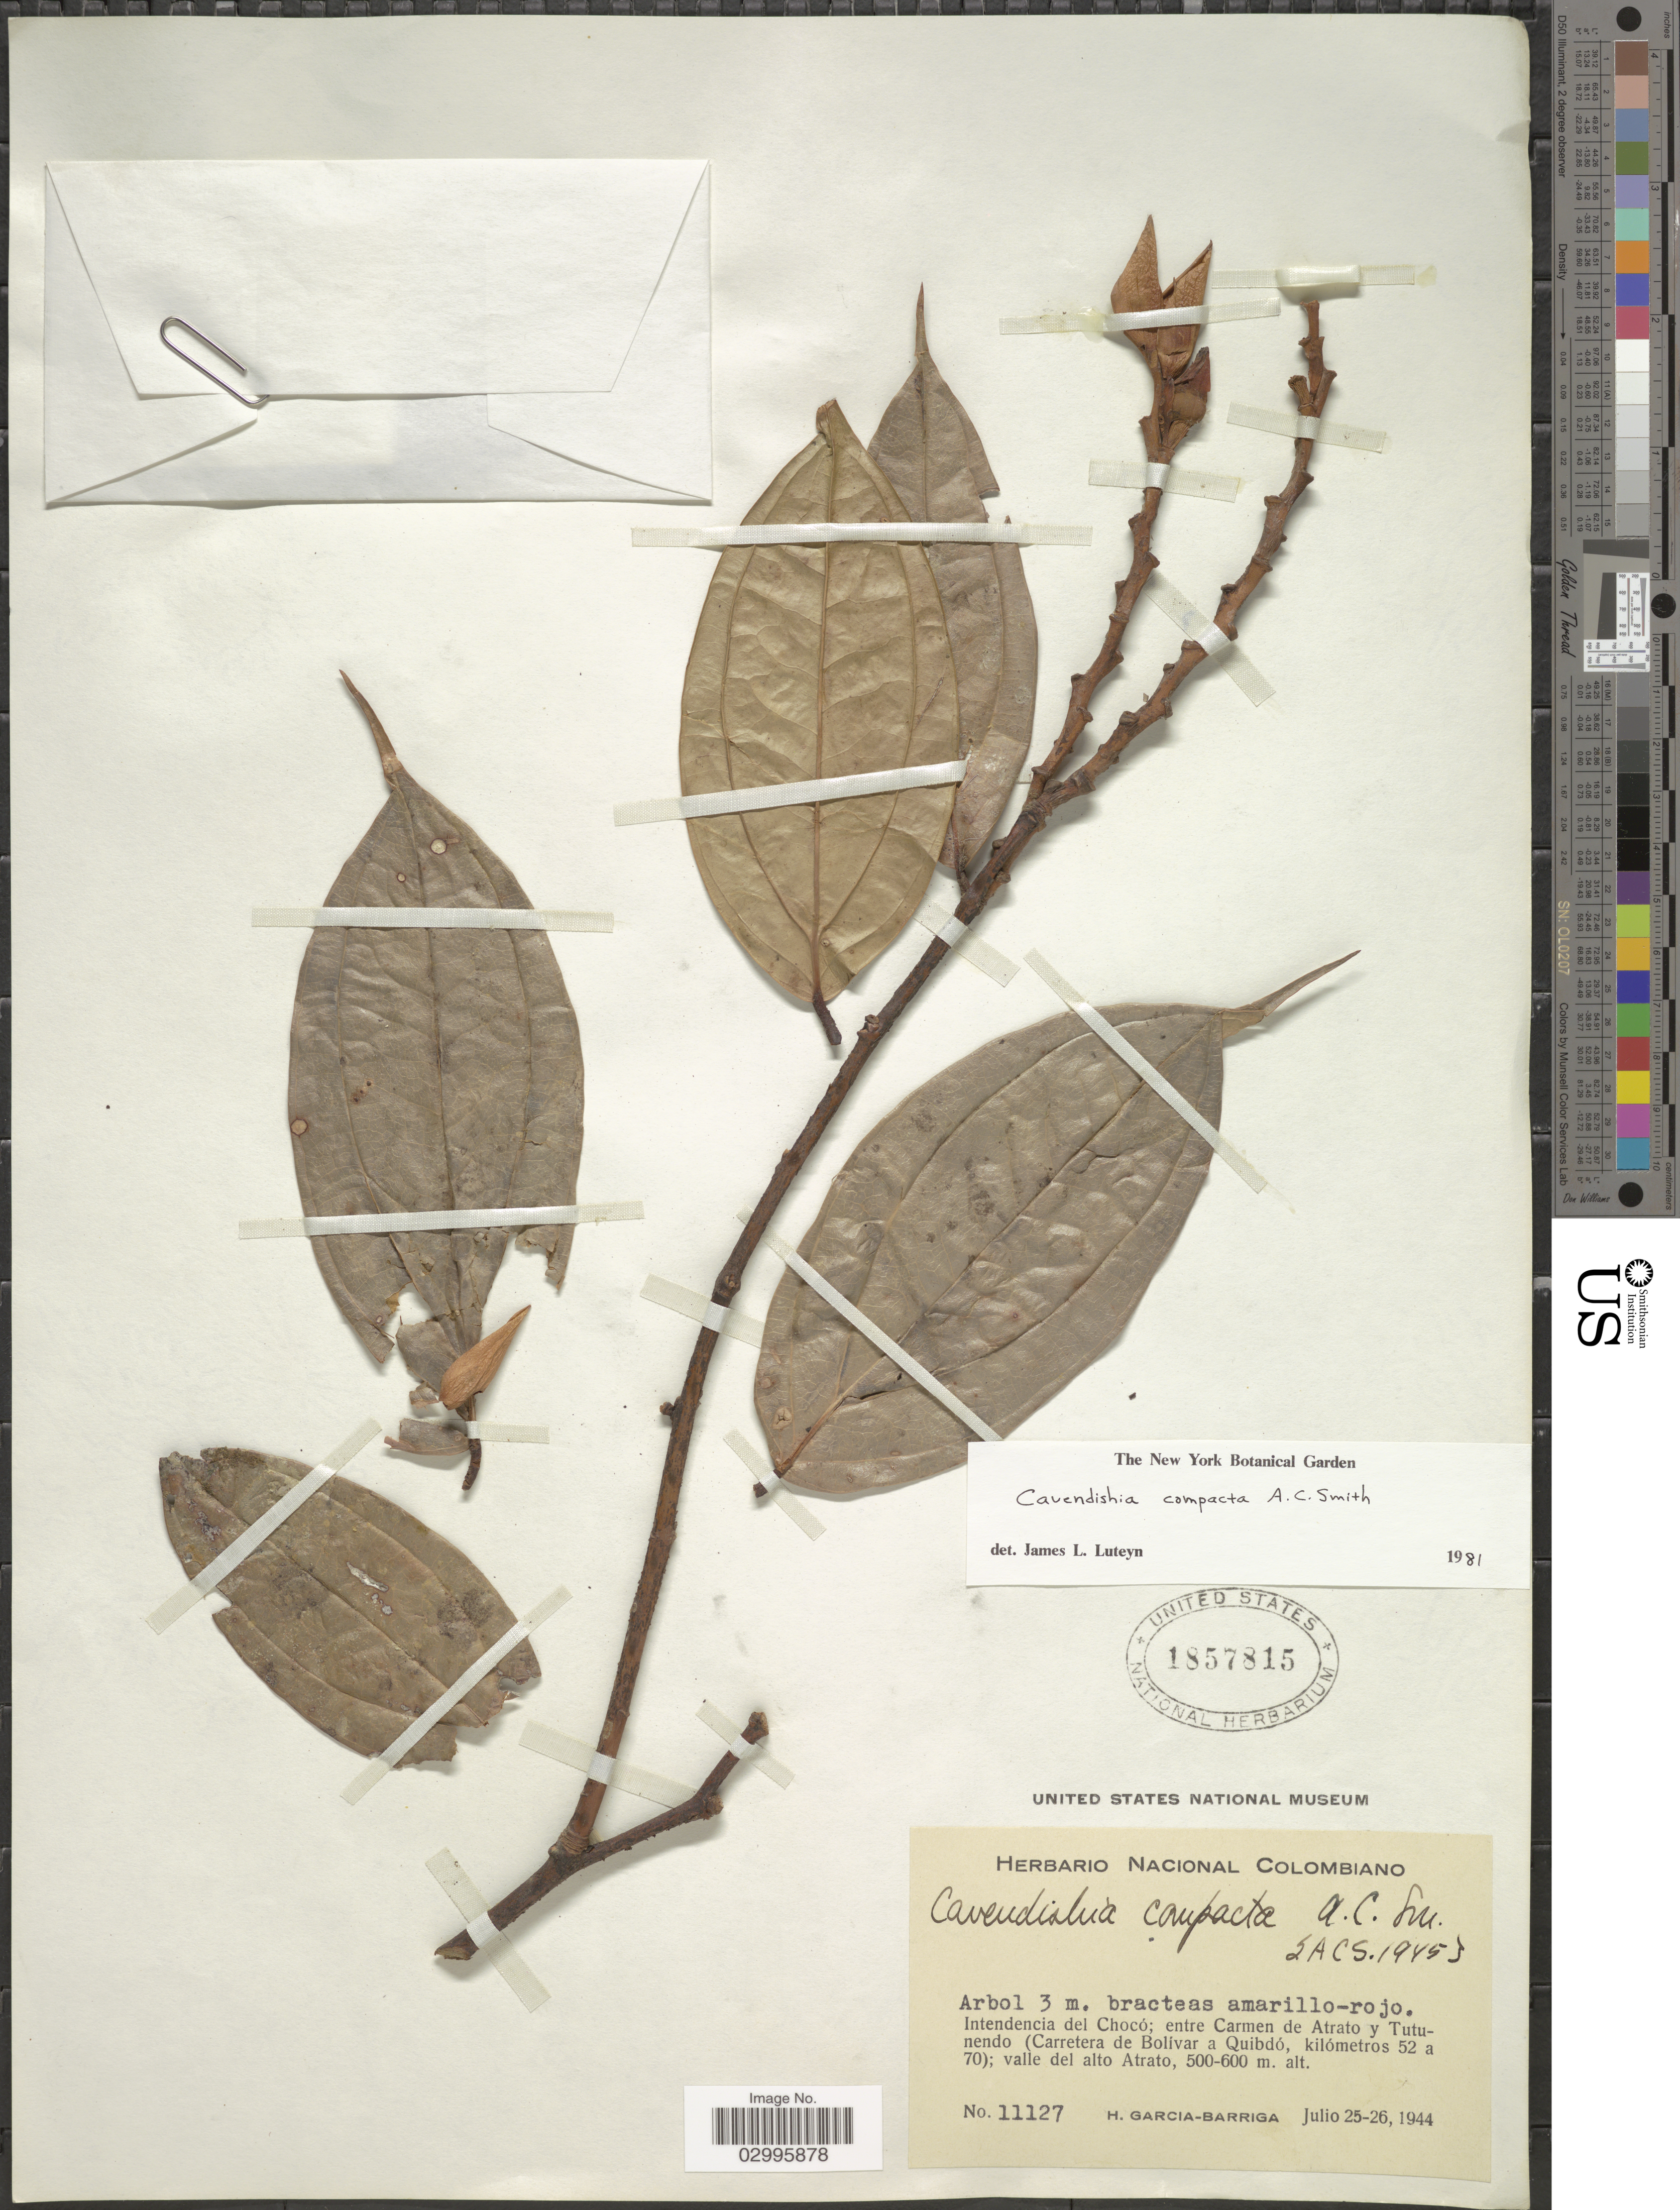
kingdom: Plantae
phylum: Tracheophyta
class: Magnoliopsida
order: Ericales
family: Ericaceae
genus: Cavendishia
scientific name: Cavendishia compacta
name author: A.C. Sm.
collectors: H. García Barriga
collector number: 11127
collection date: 1944-07-25/1944-07-26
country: Colombia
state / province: Chocó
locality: Intendencia del Chocó; entre Carmen de Atrato y Tutunendo (Carretera de Bolívar a Quibdó, kilómtros 52 a 70); valle del alto Atrato.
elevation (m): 500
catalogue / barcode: US 1857815